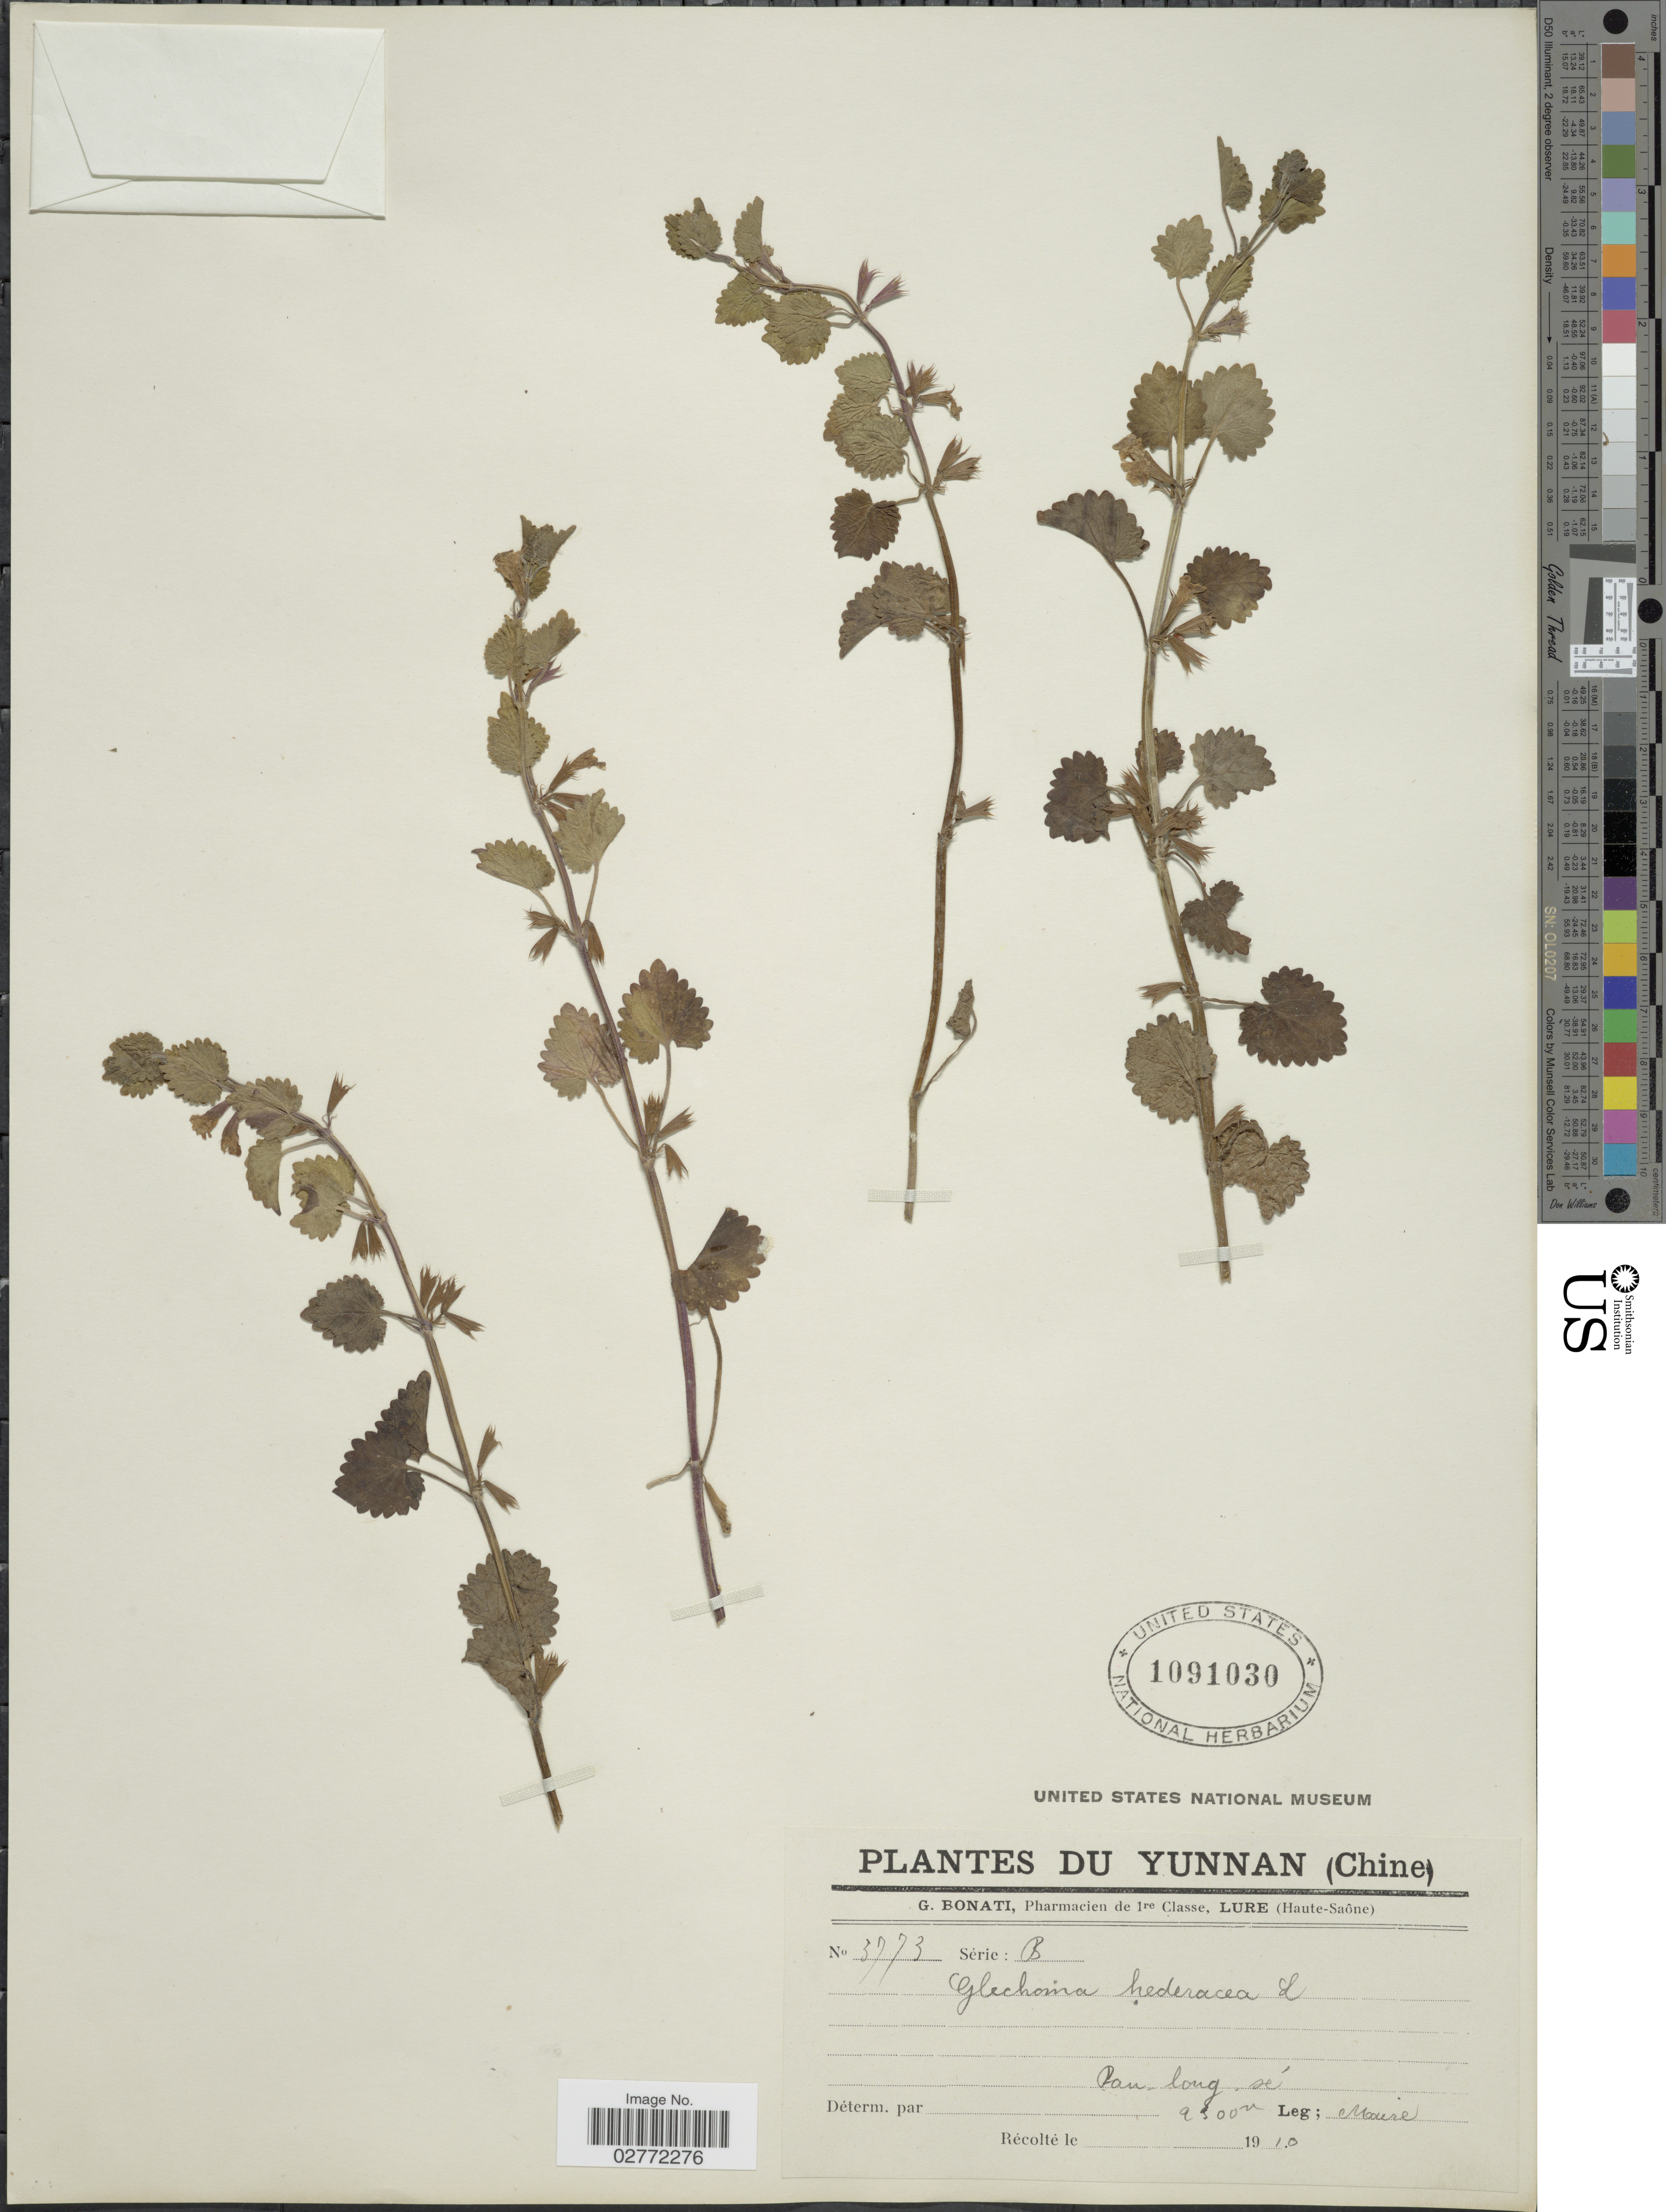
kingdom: Plantae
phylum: Tracheophyta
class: Magnoliopsida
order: Lamiales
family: Lamiaceae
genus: Glechoma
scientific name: Glechoma hederacea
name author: L.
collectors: Maire, --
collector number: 3773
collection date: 1910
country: China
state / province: Yunnan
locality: Pan-long sé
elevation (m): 9300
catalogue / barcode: US 1091030